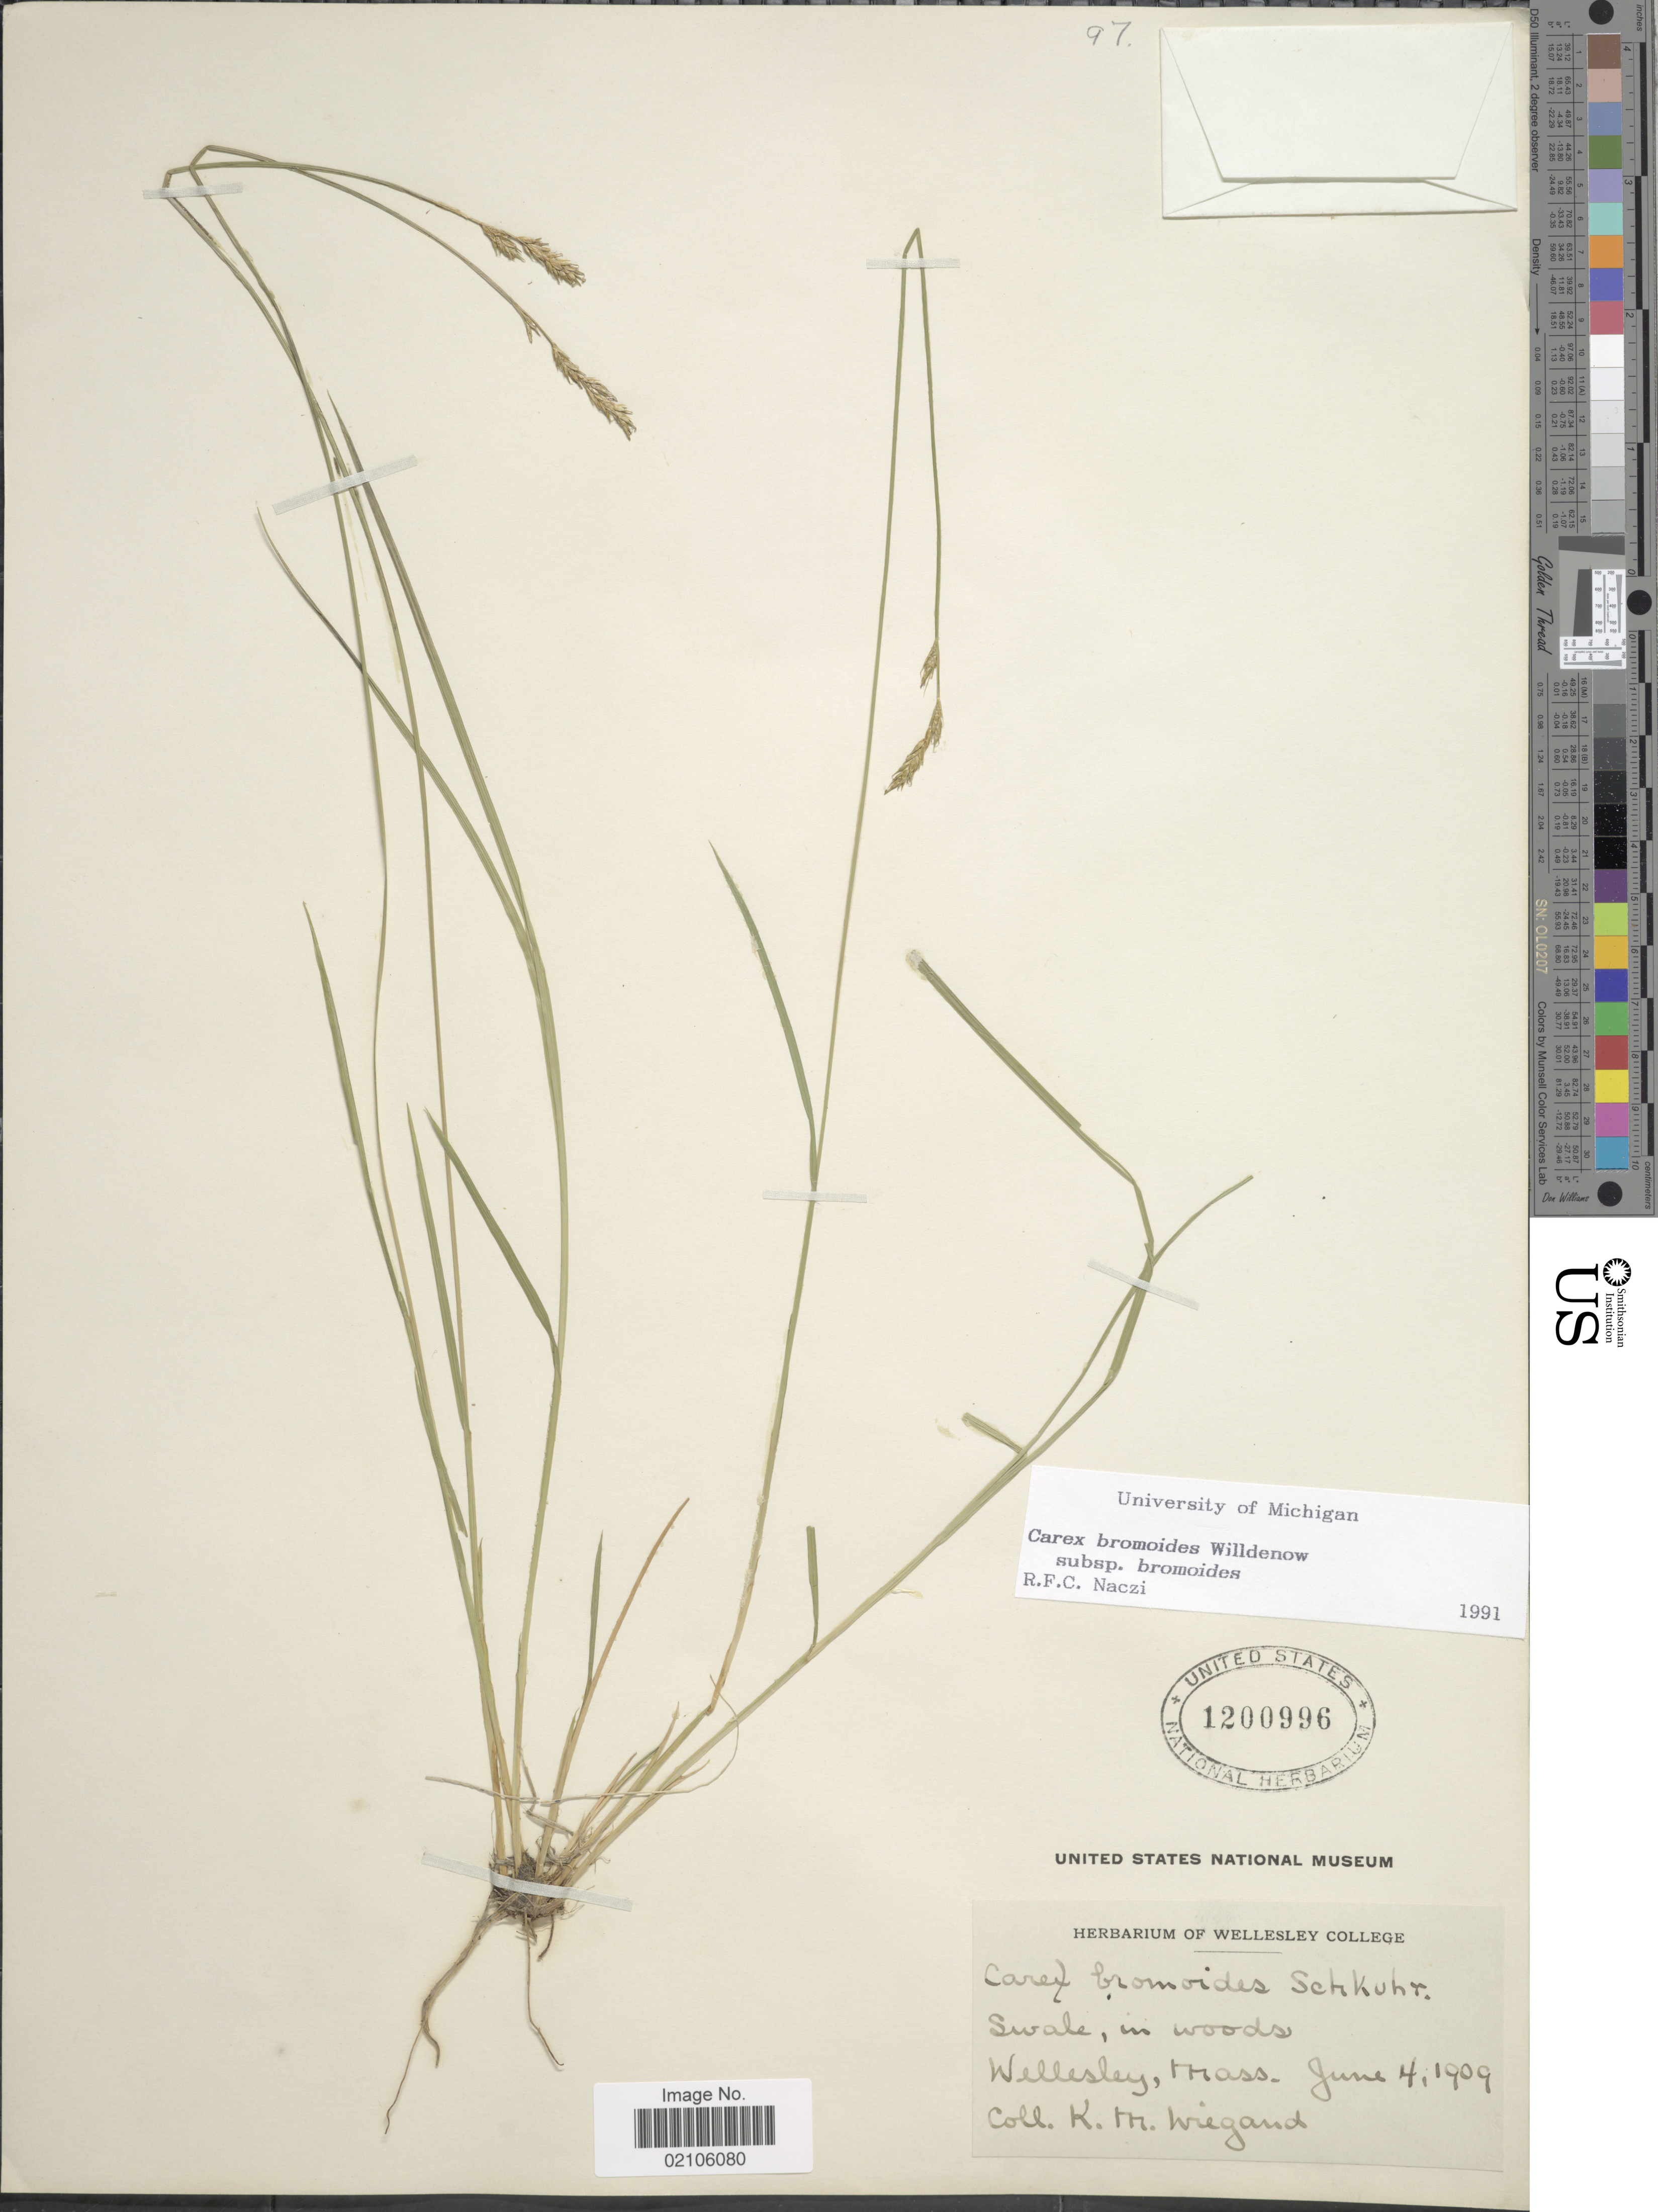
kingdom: Plantae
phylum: Tracheophyta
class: Liliopsida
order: Poales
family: Cyperaceae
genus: Carex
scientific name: Carex bromoides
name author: Willd.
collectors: K. M. Wiegand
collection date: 1909-06-04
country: United States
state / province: Massachusetts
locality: In woods, Wellesley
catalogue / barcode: US 1200996